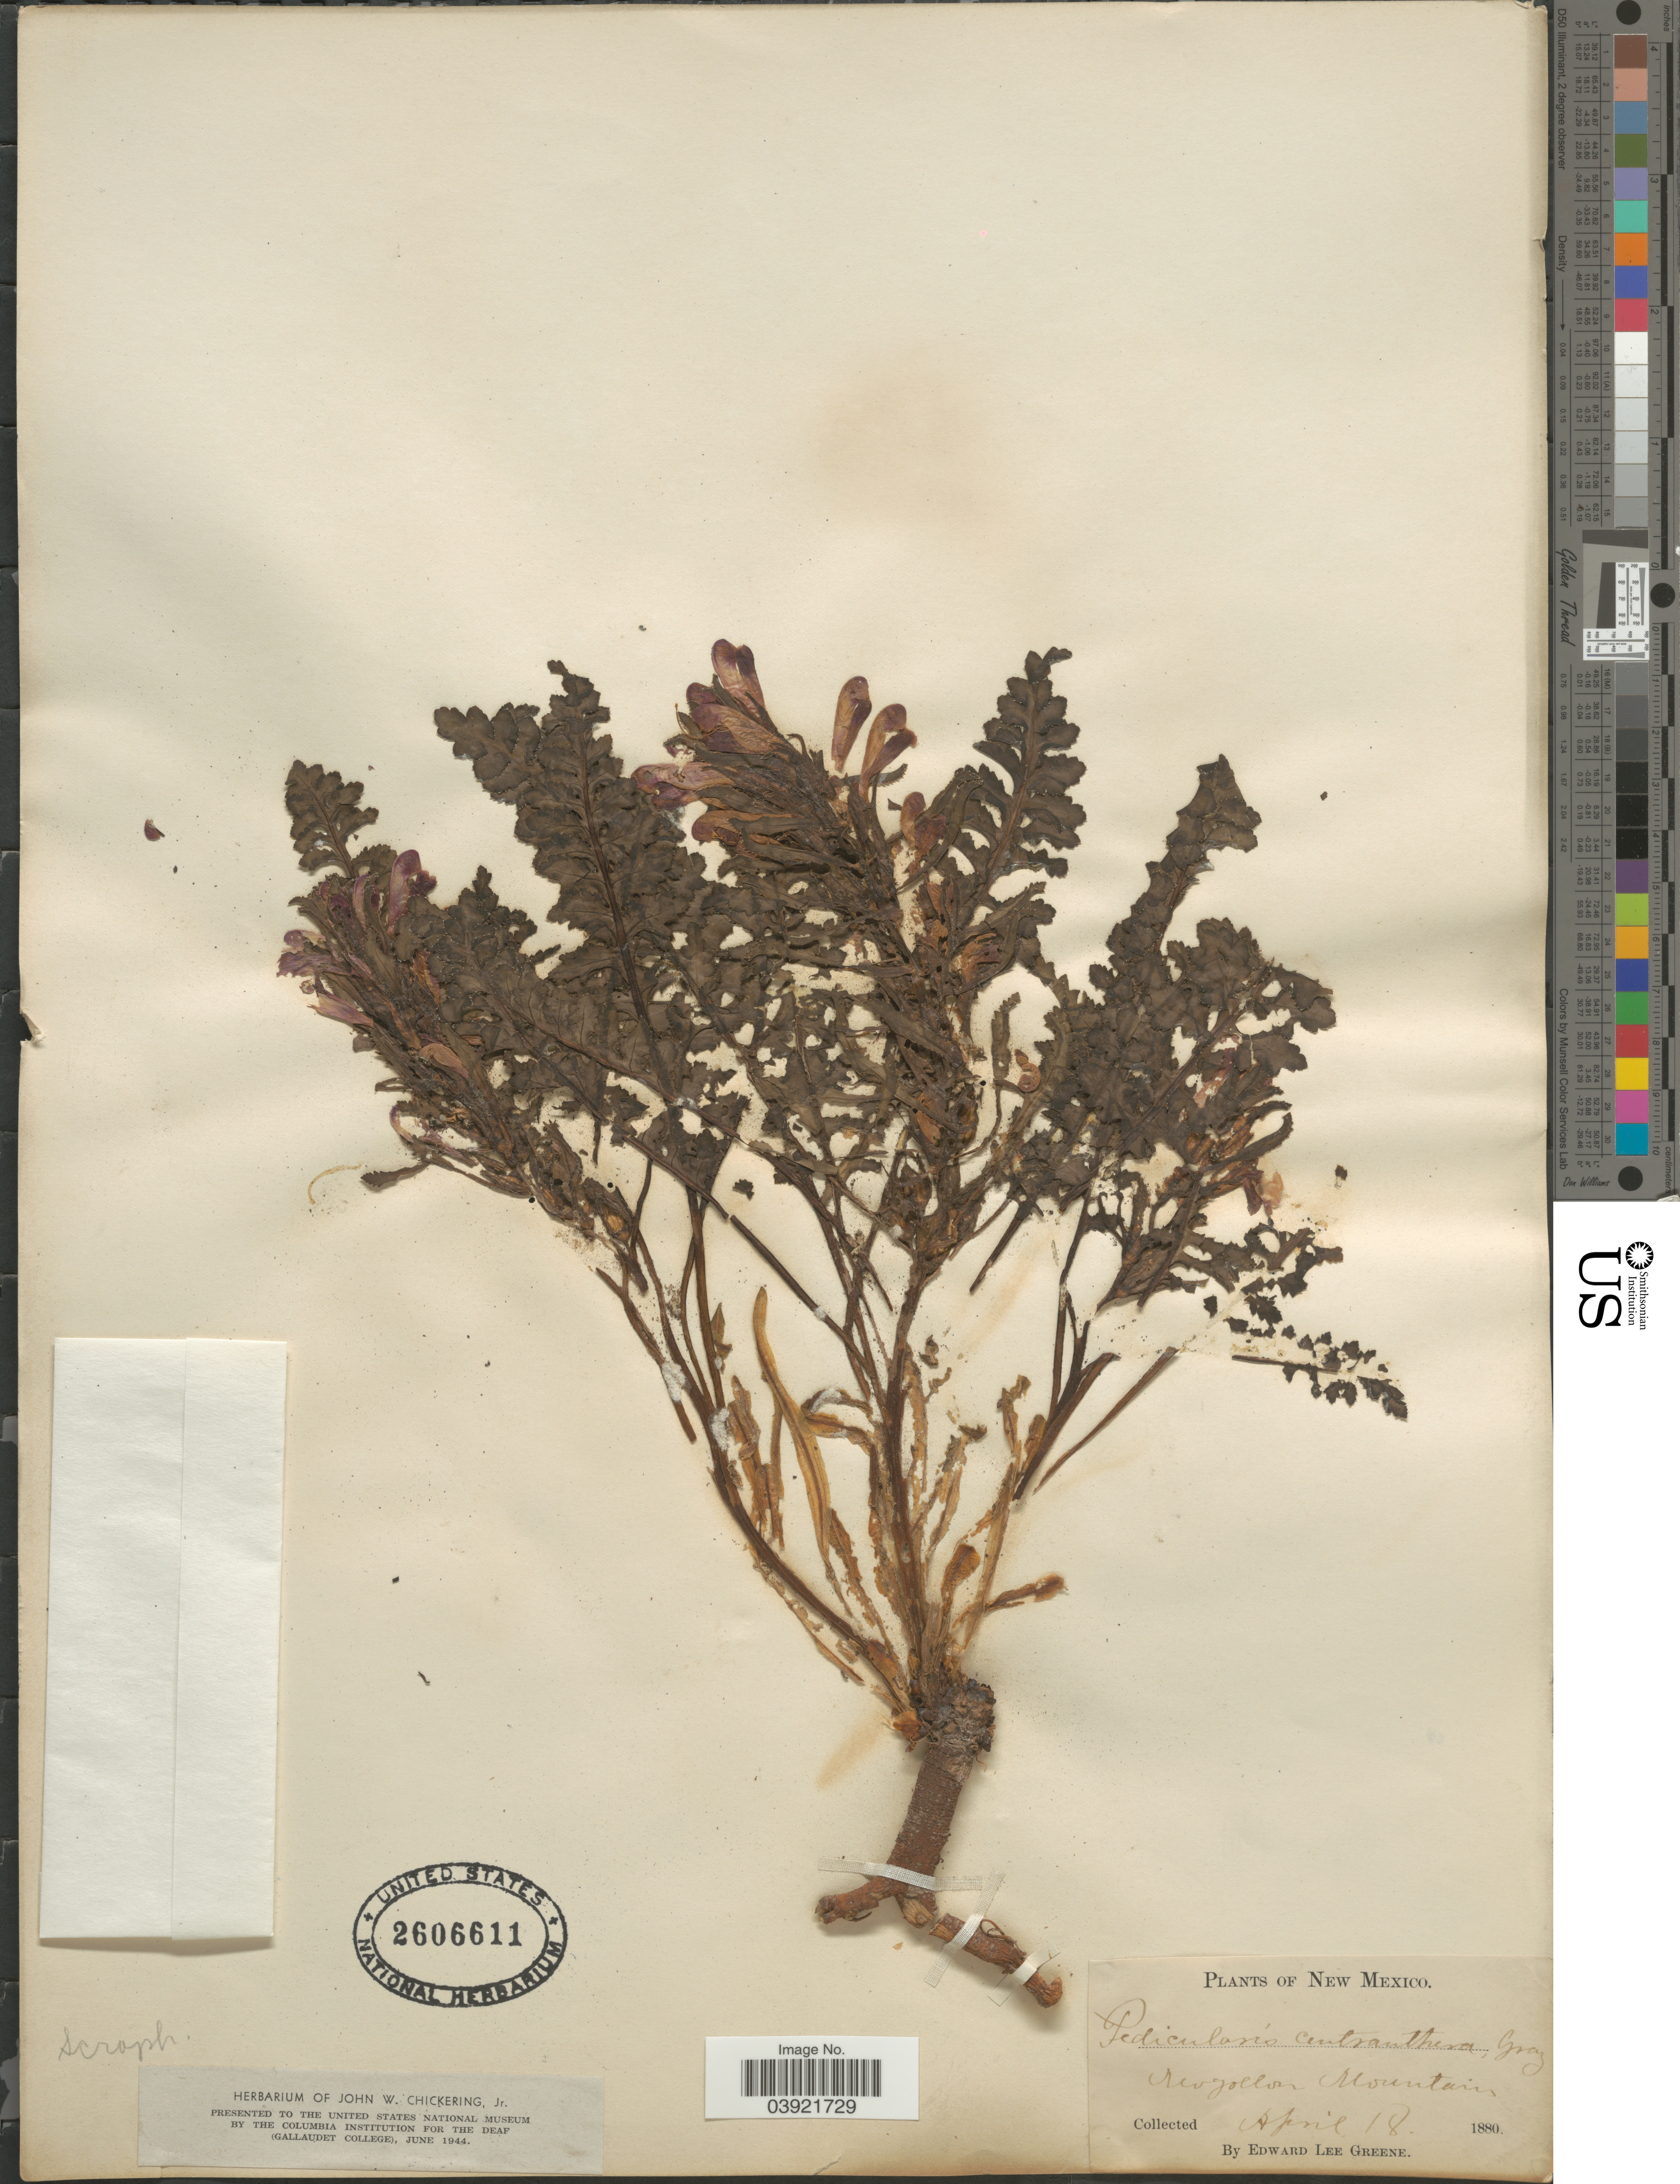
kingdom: Plantae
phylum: Tracheophyta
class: Magnoliopsida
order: Lamiales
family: Orobanchaceae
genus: Pedicularis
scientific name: Pedicularis centranthera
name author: A. Gray in Emory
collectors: E. L. Greene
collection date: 1880-04-18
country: United States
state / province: New Mexico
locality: Mogollon Mountain.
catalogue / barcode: US 2606611